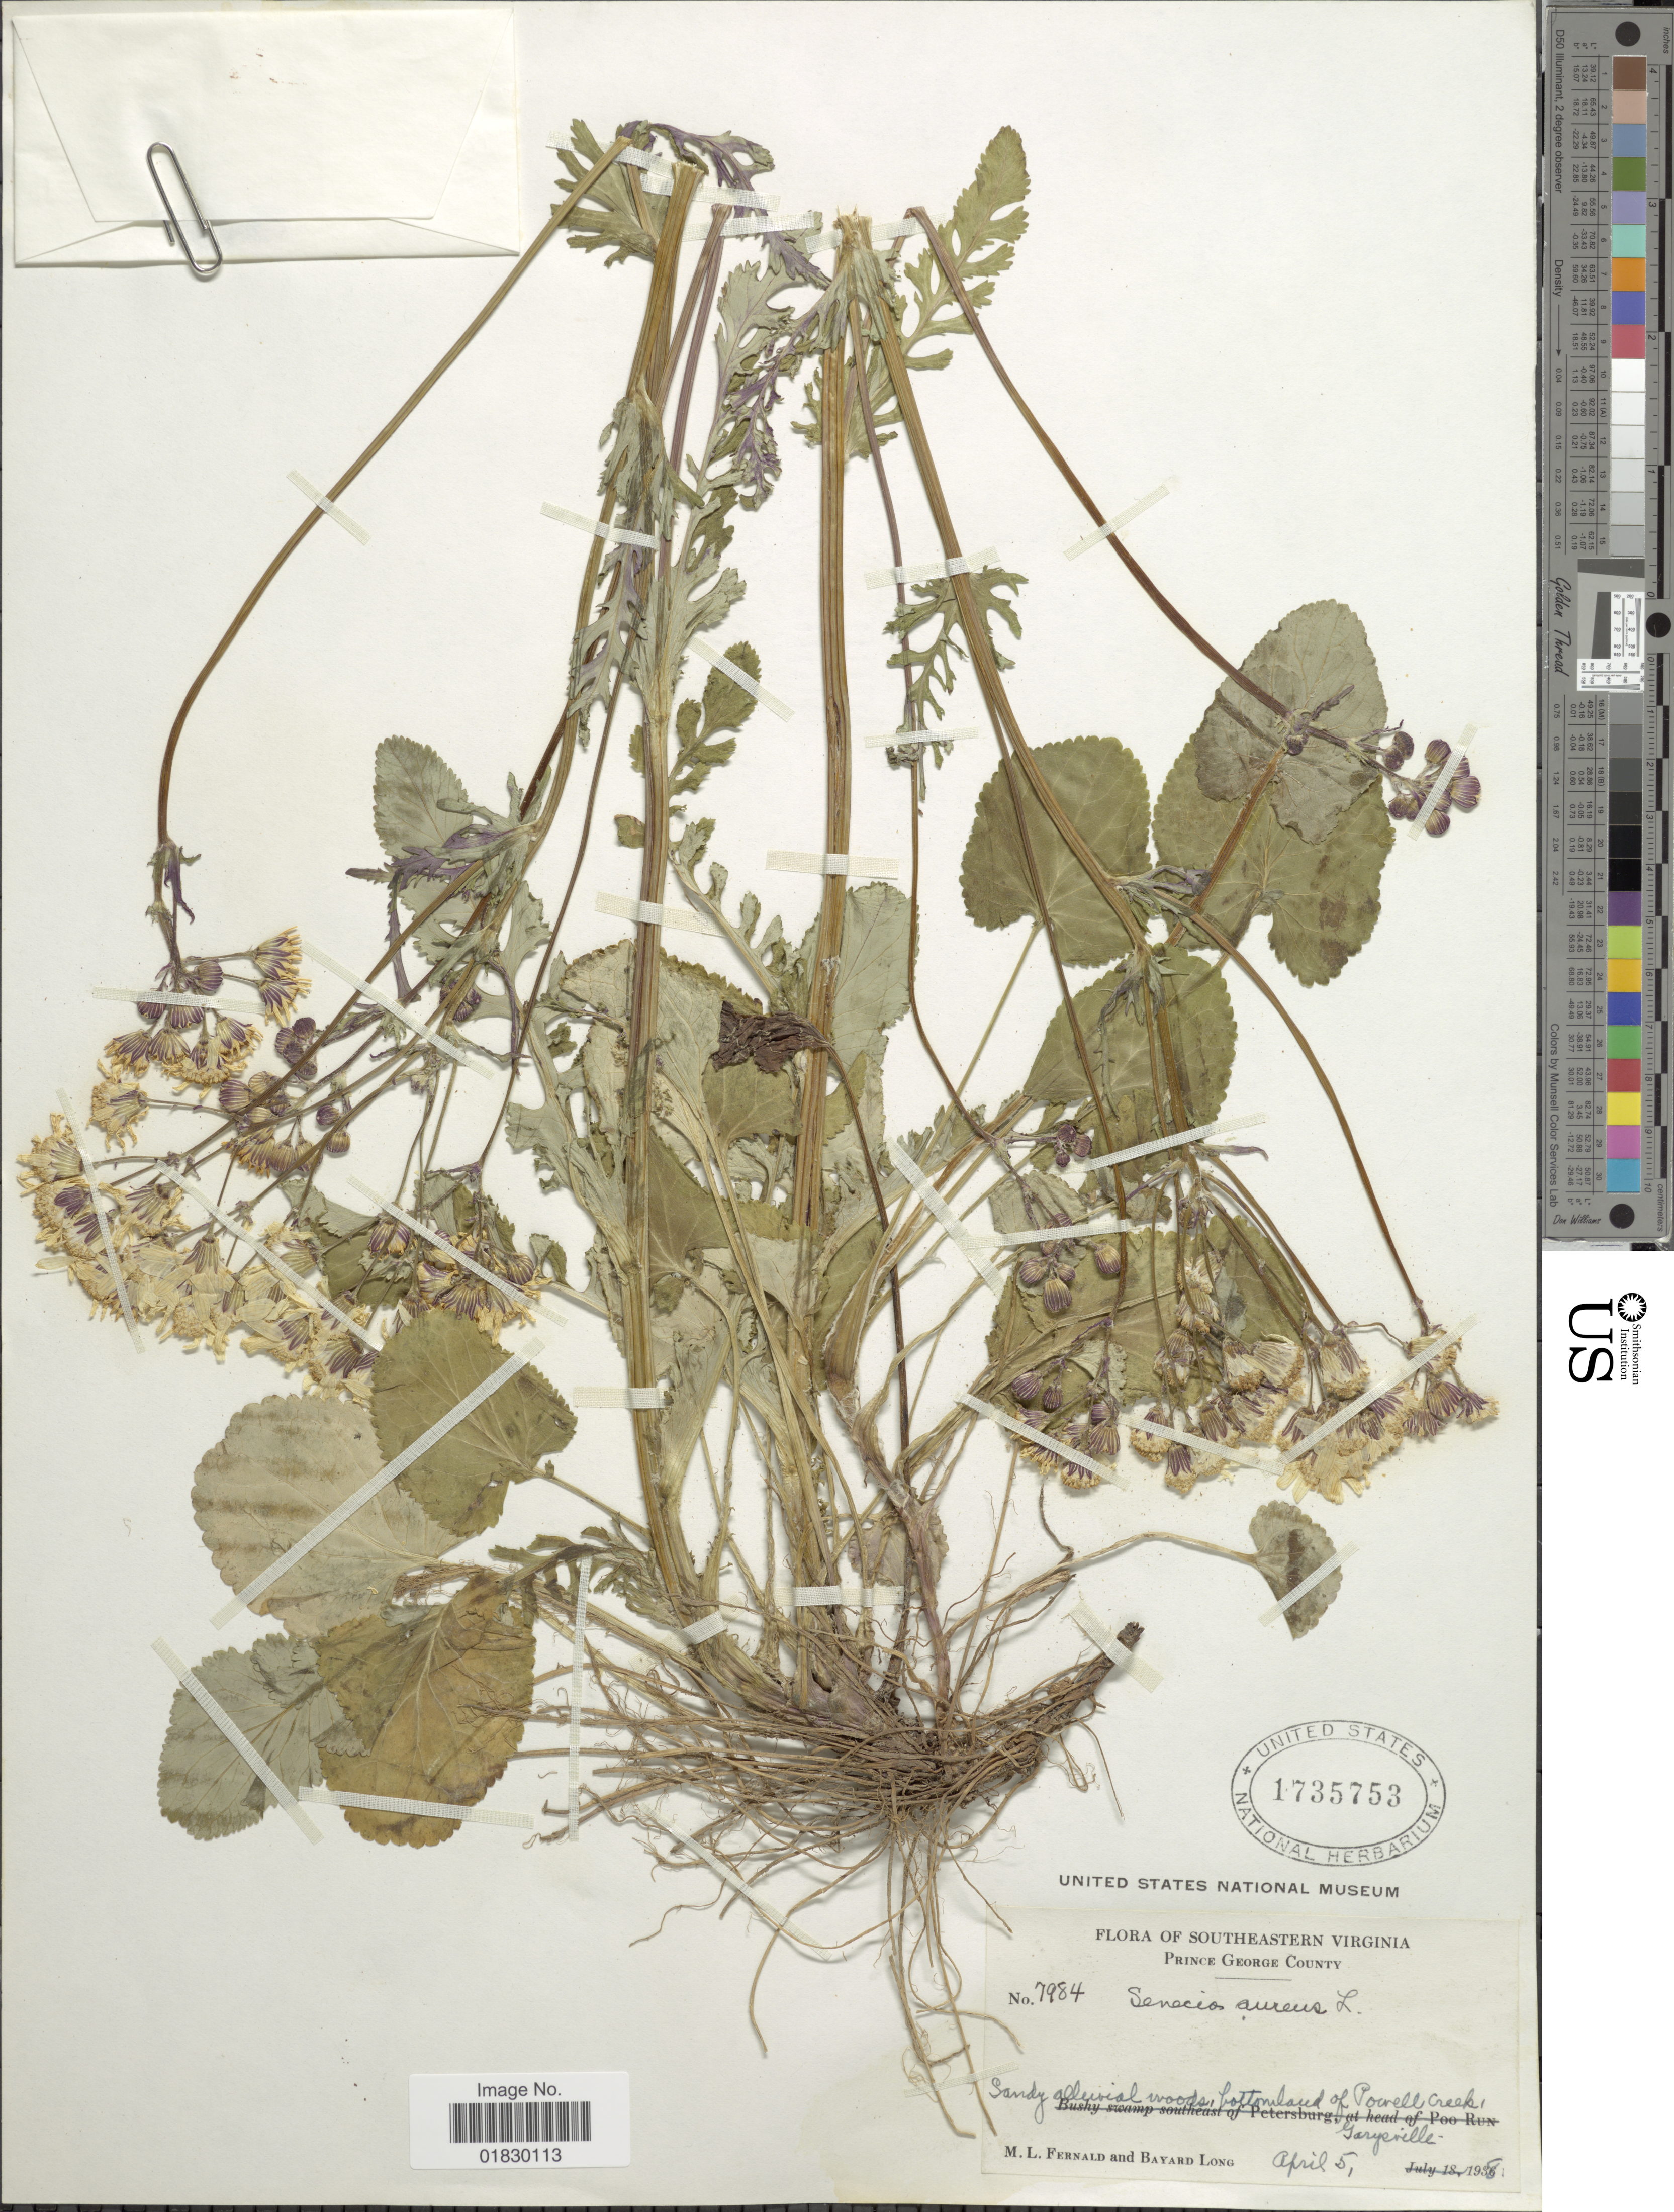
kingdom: Plantae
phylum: Tracheophyta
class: Magnoliopsida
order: Asterales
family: Asteraceae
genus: Packera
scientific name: Packera aurea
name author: (L.) Á. Löve & D. Löve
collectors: M. L. Fernald & B. Long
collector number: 7984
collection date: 1938-04-05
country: United States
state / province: Virginia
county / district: Prince George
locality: Southeastern Virginia, Prince George County, bottomland of Pourell Creek, Garyerville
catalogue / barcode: US 1735753